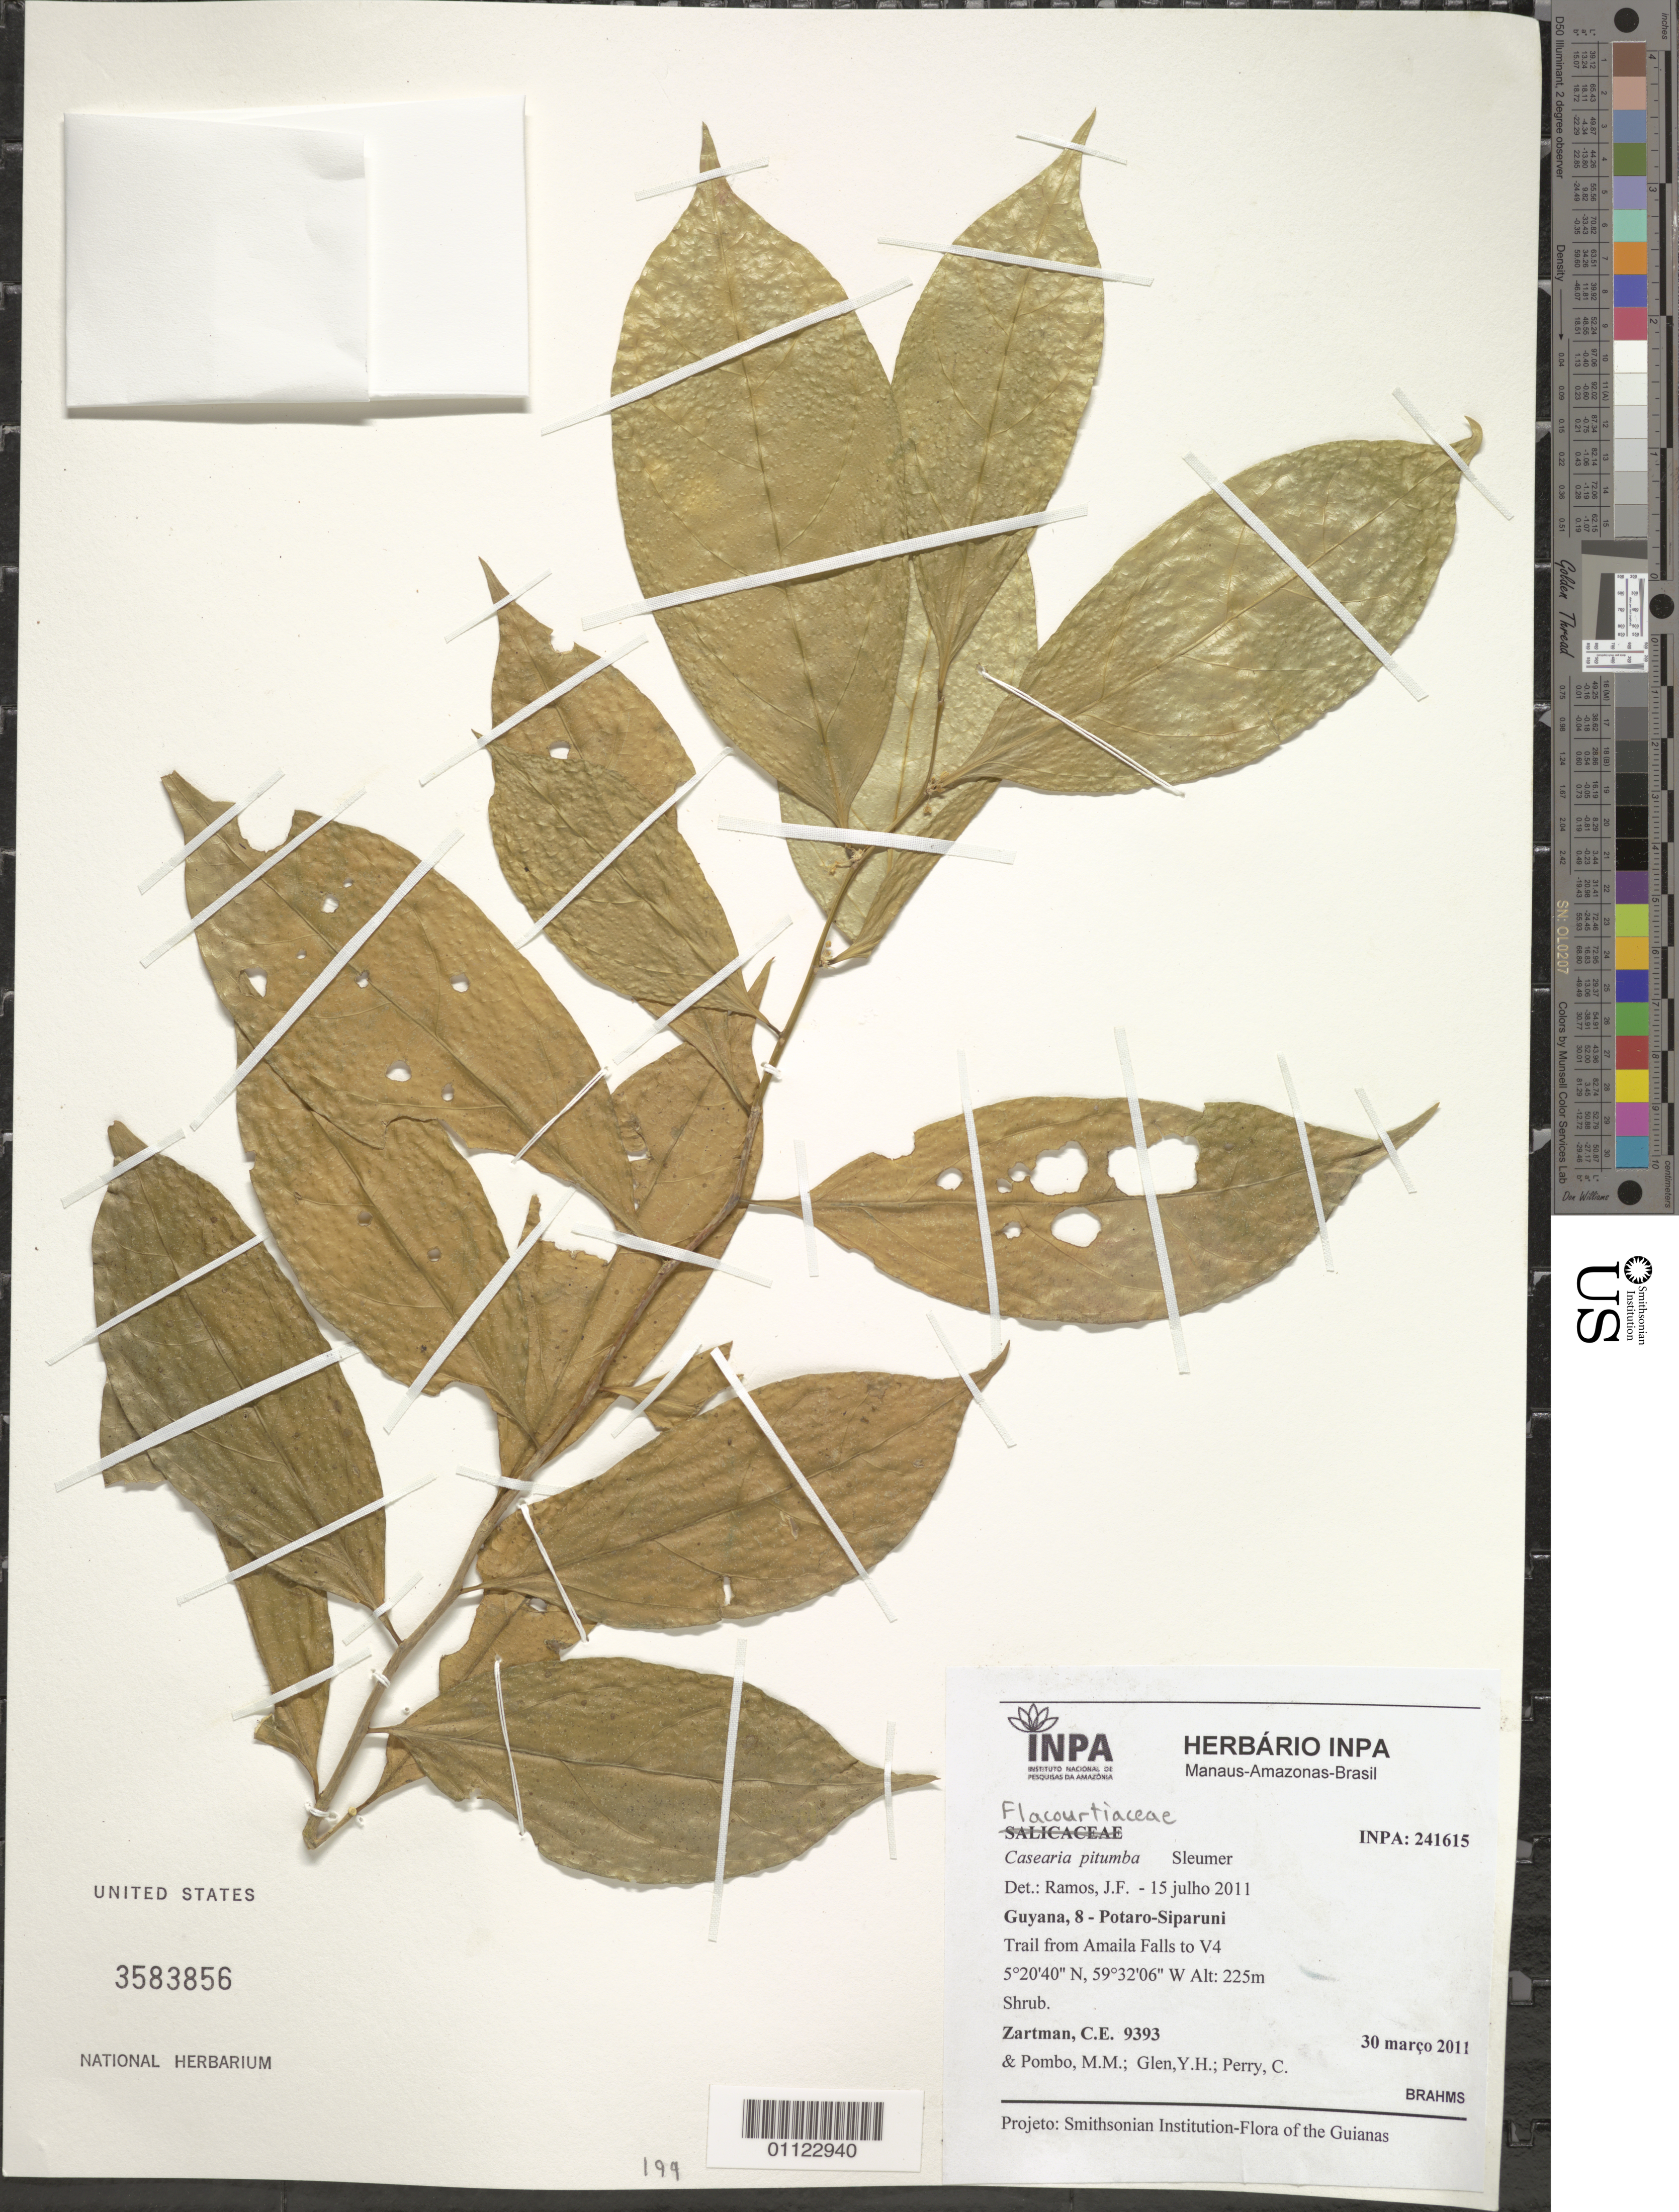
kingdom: Plantae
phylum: Tracheophyta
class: Magnoliopsida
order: Malpighiales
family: Salicaceae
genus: Casearia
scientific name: Casearia pitumba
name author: Sleumer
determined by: Ramos, J. F.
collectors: C. Zartman, M. Pombo, Y. Glen & C. Perry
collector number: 9393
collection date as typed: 30-Mar-11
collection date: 1911-03-30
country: Guyana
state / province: Potaro-Siparuni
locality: Amaila Falls to V4 trail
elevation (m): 225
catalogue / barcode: US 3583856